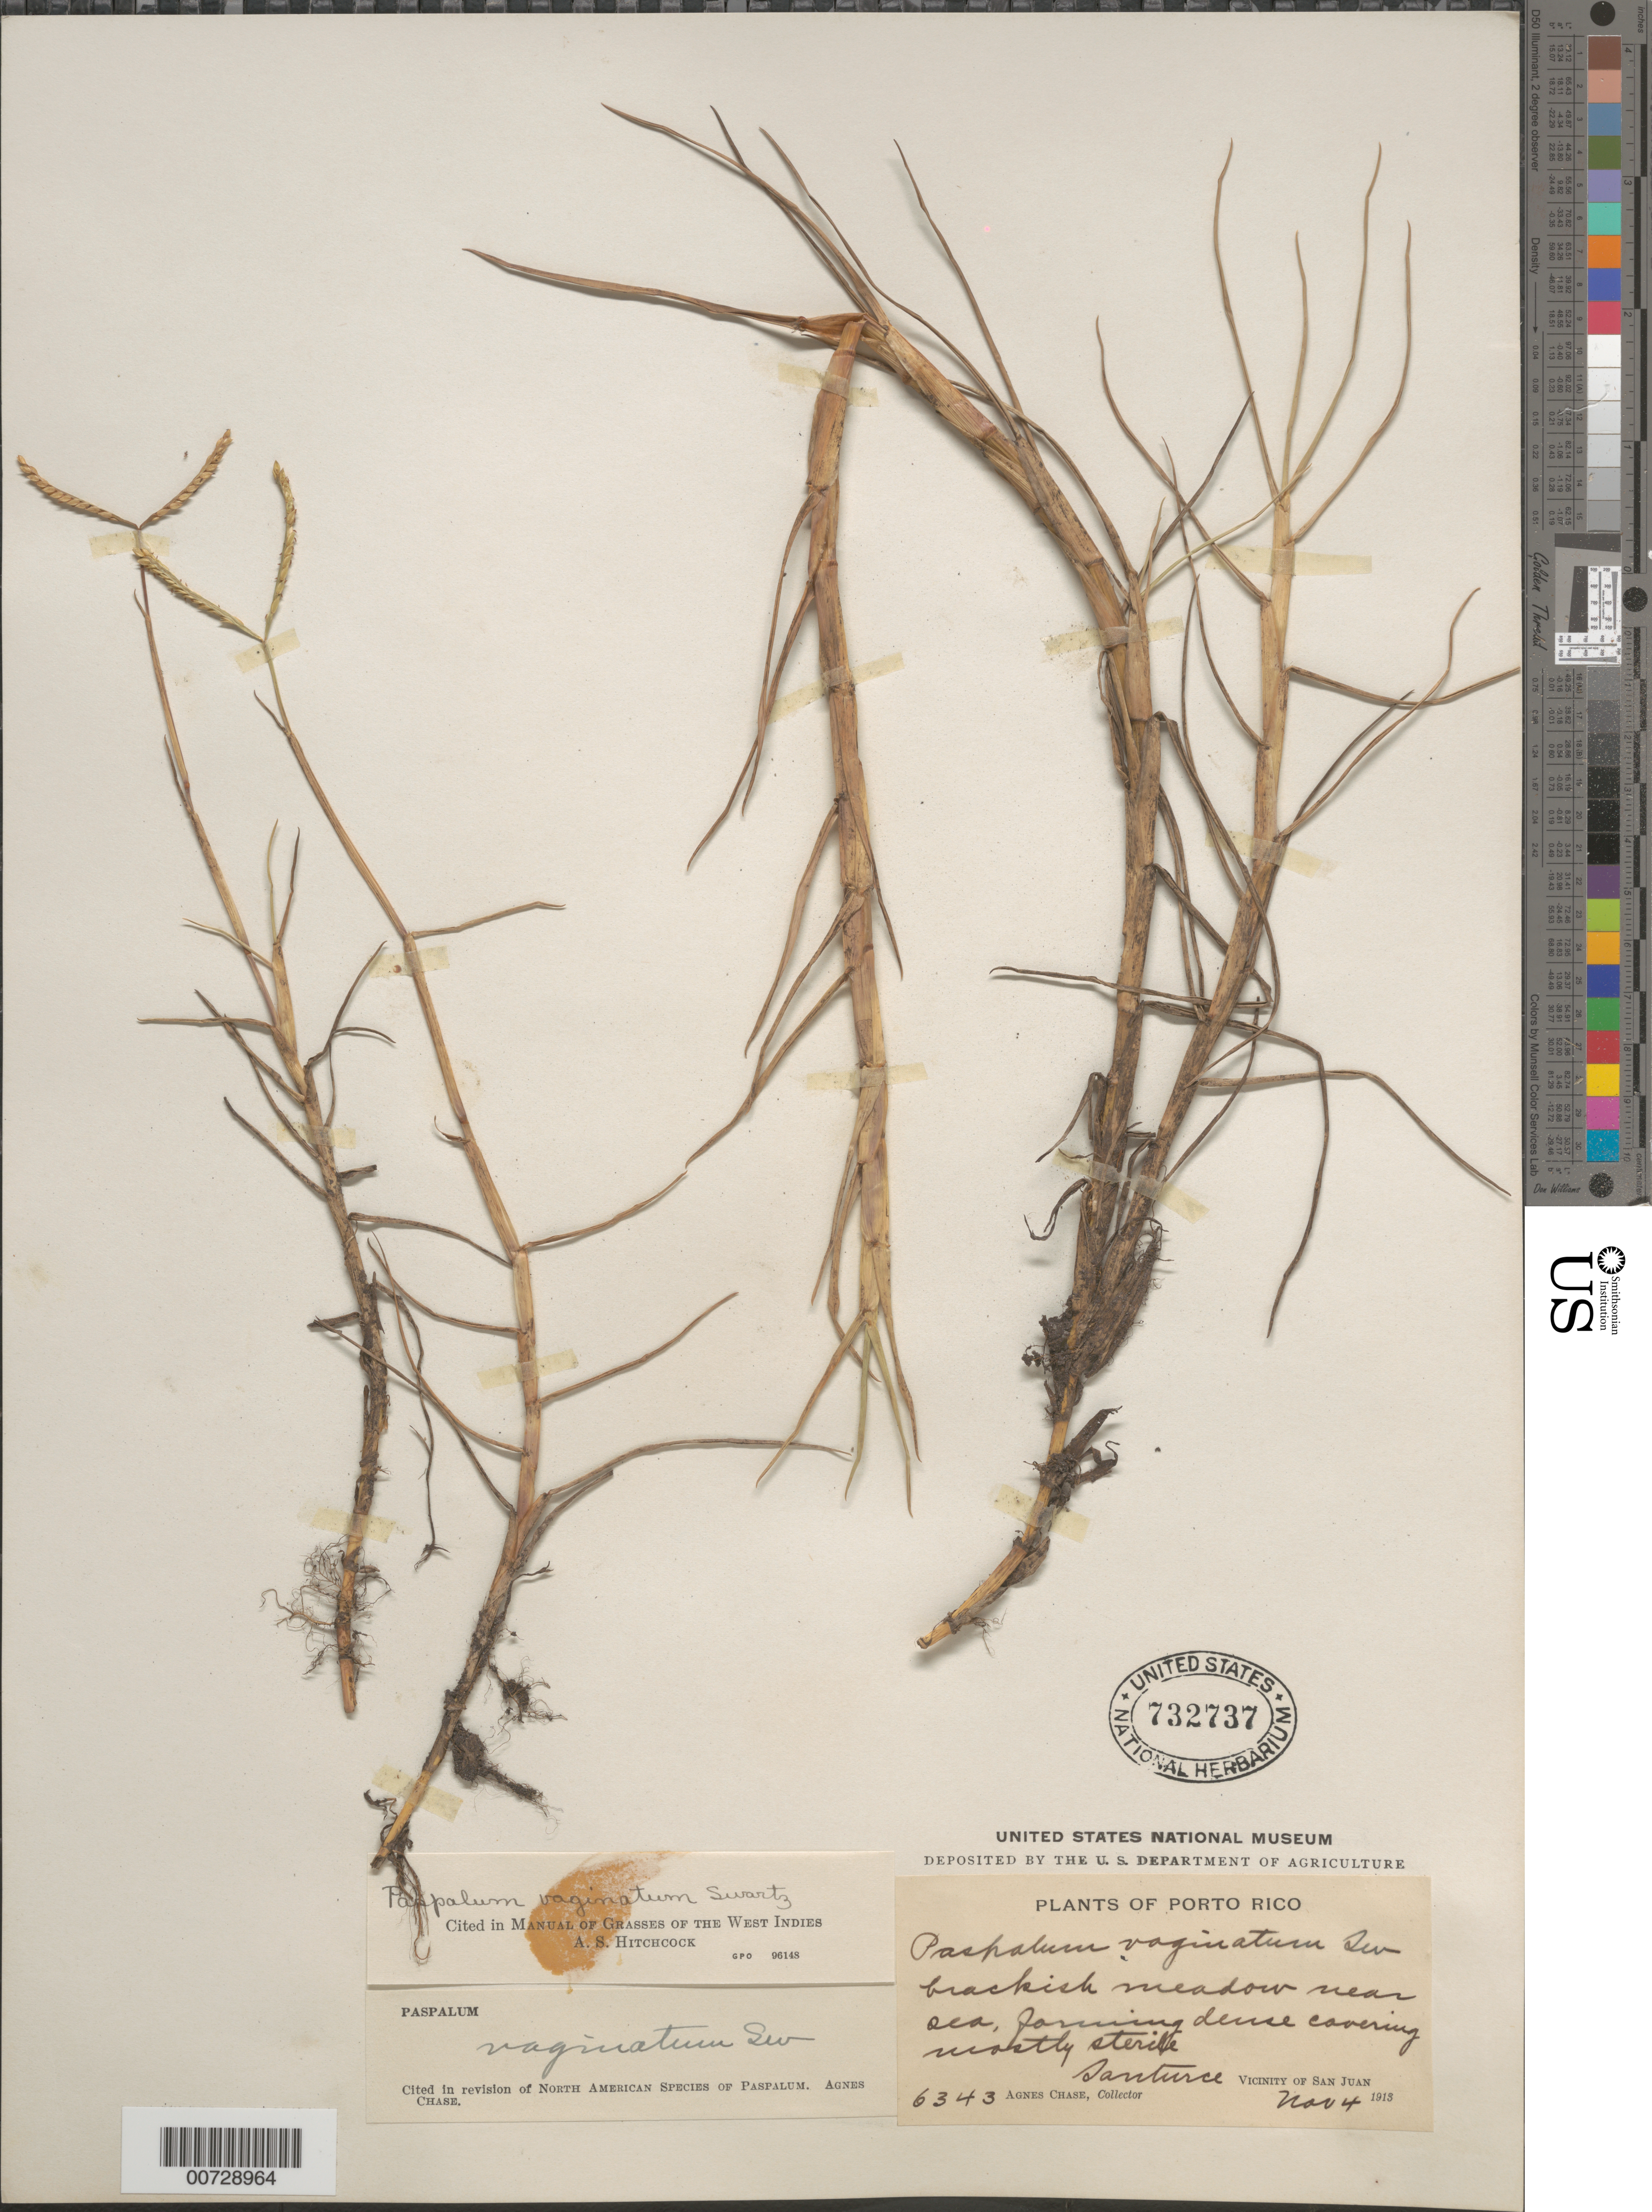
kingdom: Plantae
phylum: Tracheophyta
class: Liliopsida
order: Poales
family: Poaceae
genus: Paspalum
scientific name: Paspalum distichum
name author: L.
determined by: Chase, [M.] Agnes, (US)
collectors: A. Chase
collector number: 6343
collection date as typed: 04 Nov 1913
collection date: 1913-11-04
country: Puerto Rico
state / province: San Juan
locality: San Juan, vic of; Santurce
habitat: Brackish meadow near sea, forming dense covering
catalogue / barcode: US 732737